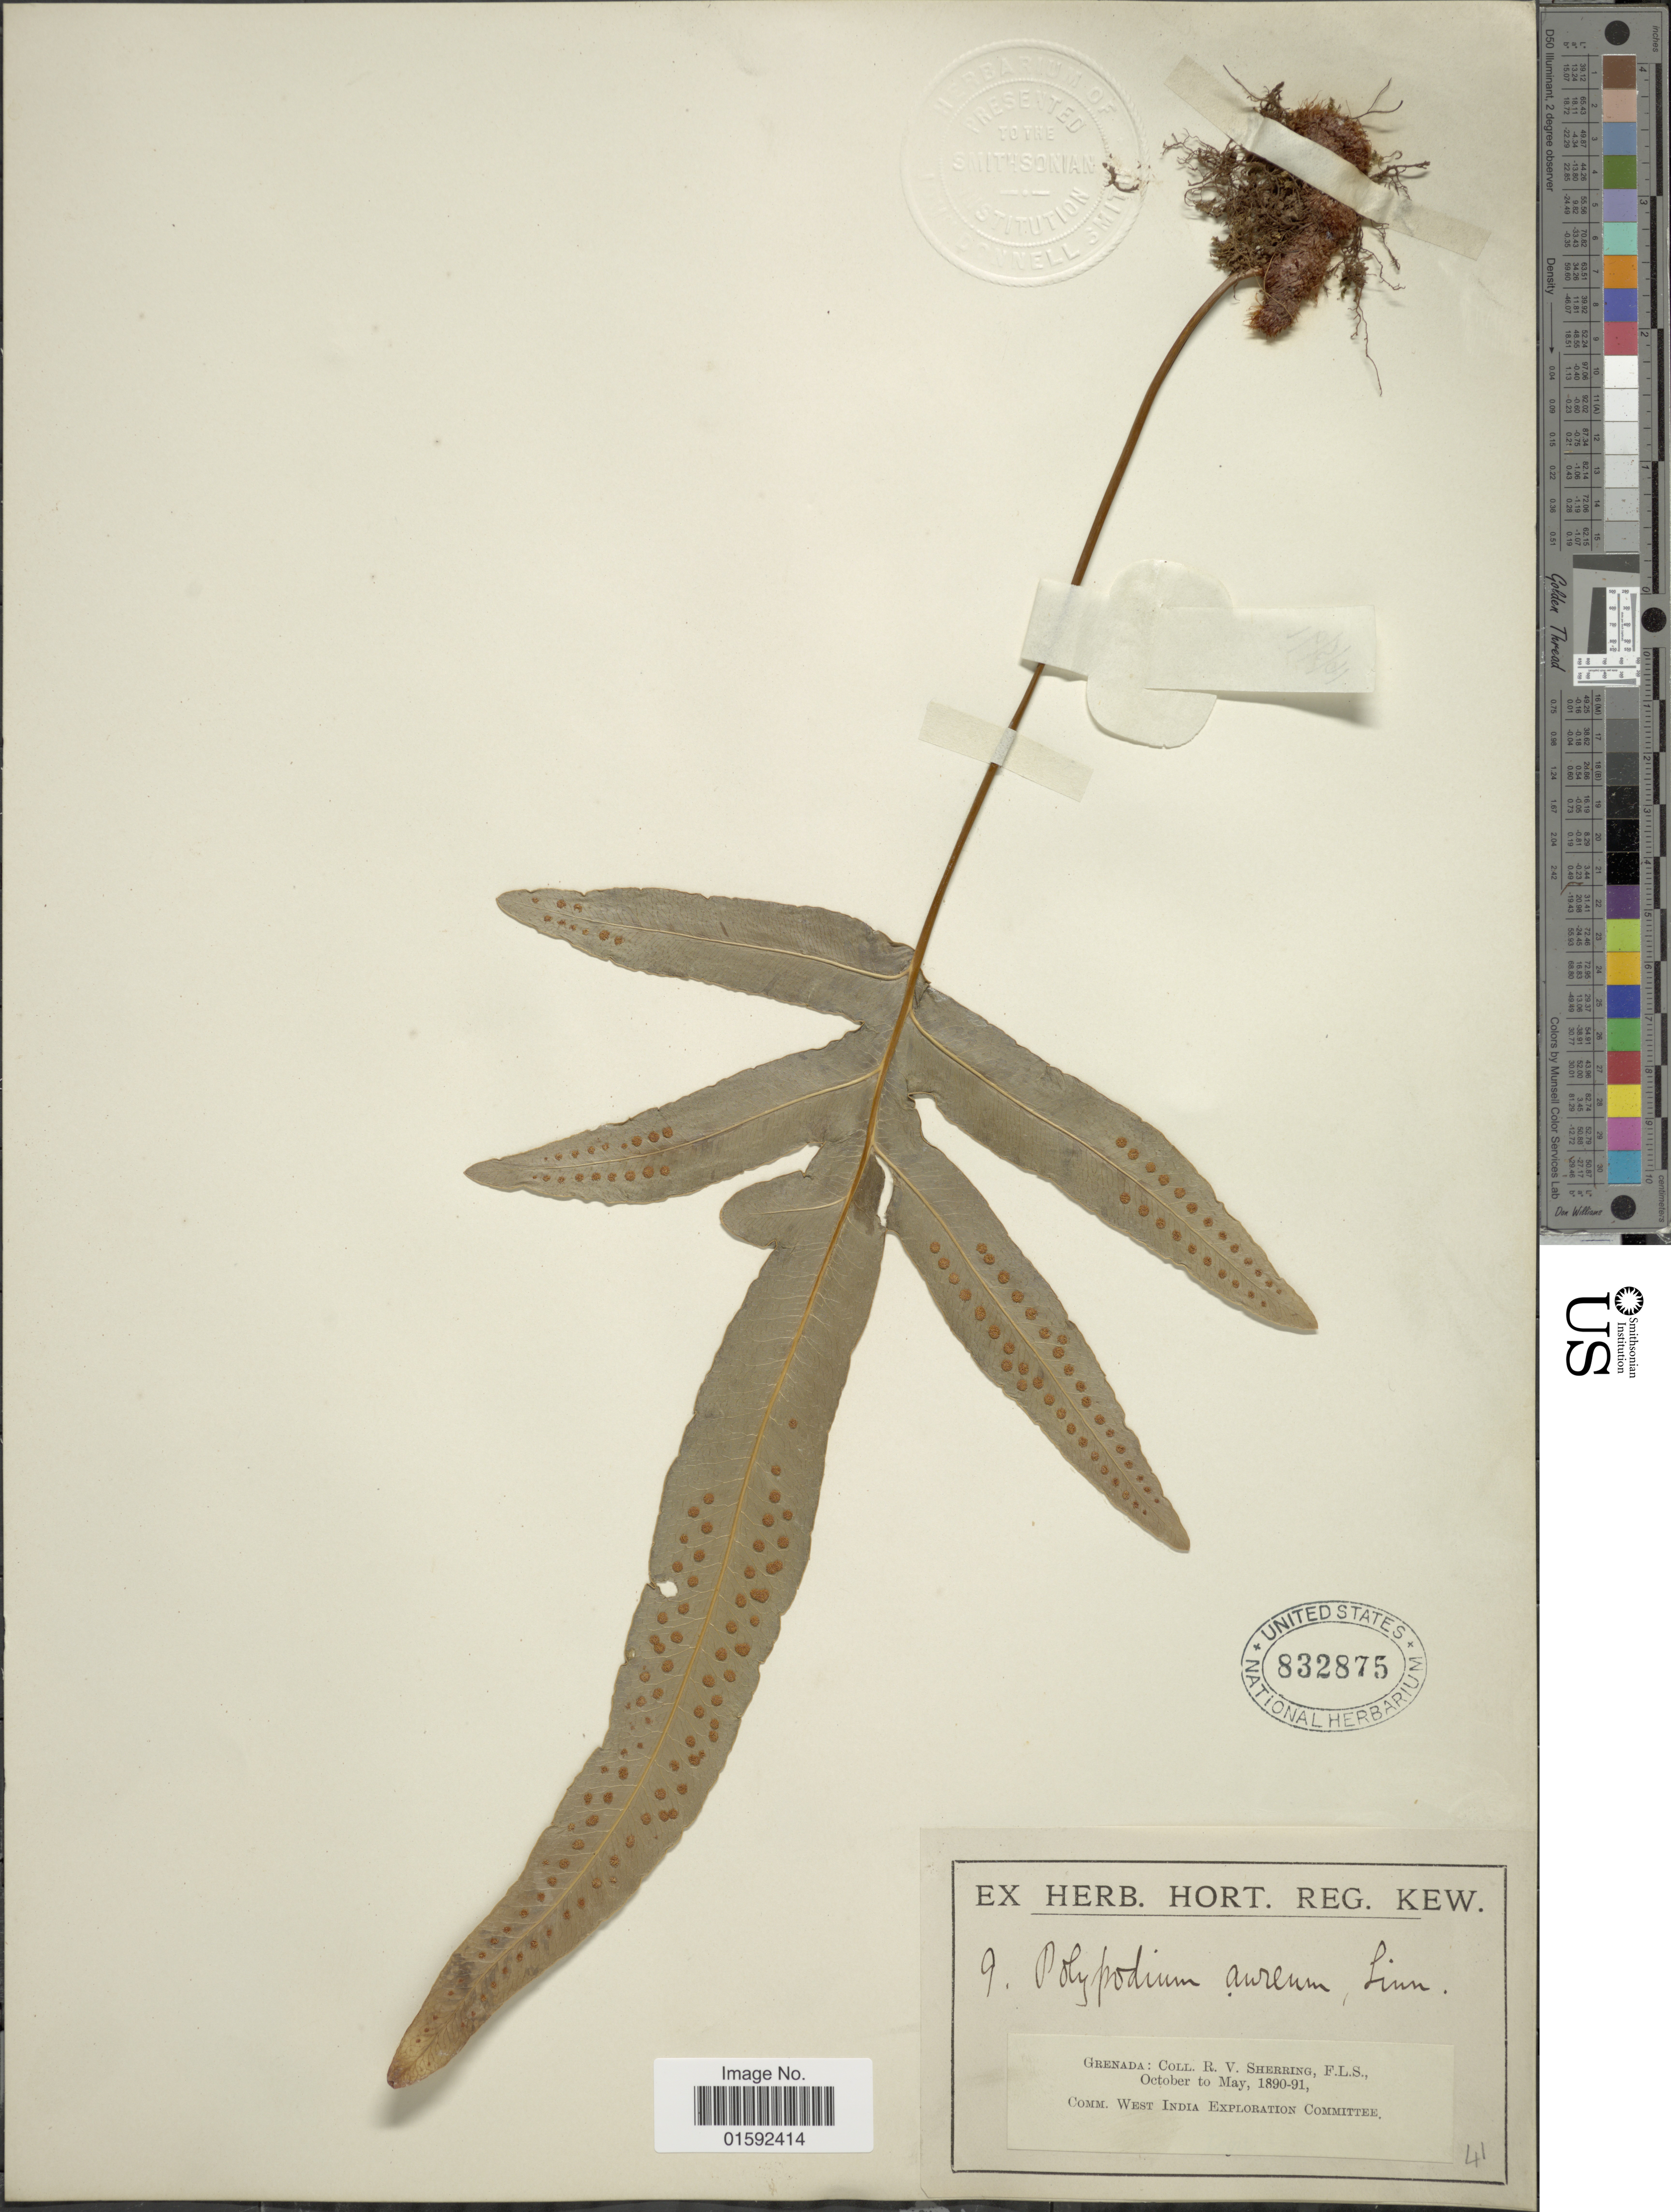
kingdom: Plantae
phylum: Tracheophyta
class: Polypodiopsida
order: Polypodiales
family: Polypodiaceae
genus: Phlebodium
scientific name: Phlebodium aureum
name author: (L.) J. Sm.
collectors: R. Sherring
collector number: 9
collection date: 1890-10/1891-05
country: Grenada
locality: Grenada.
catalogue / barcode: US 832875